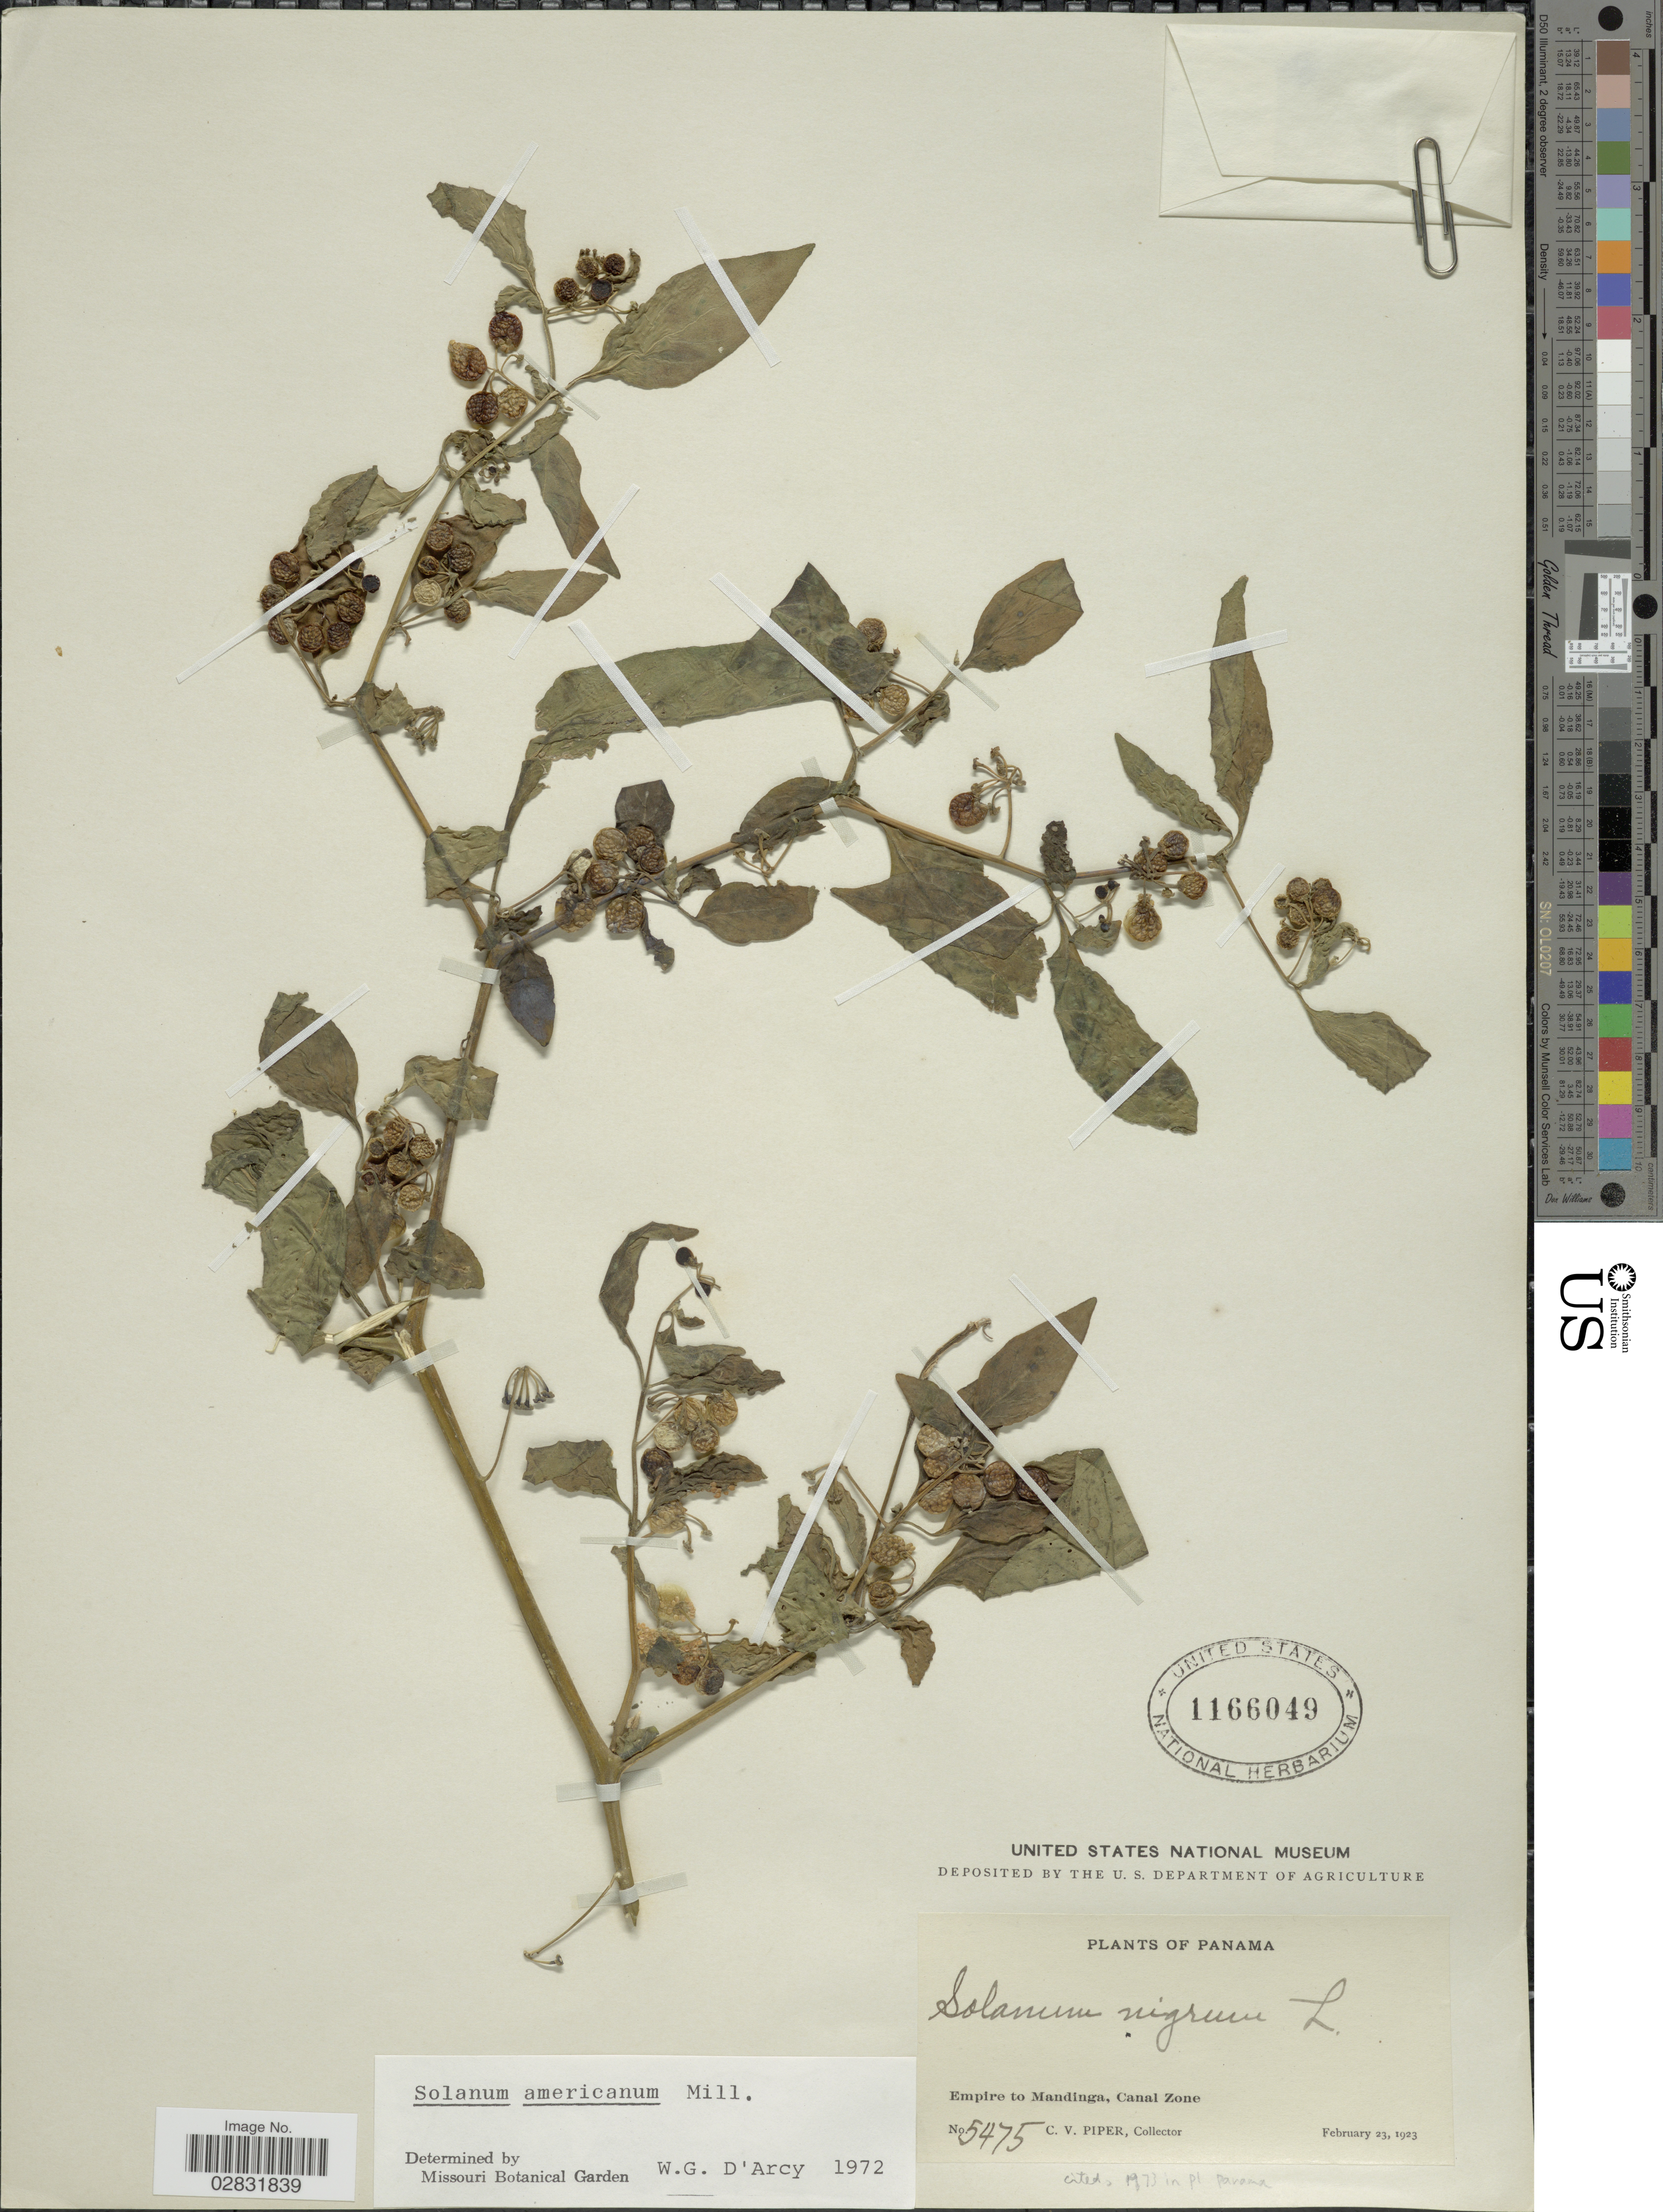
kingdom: Plantae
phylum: Tracheophyta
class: Magnoliopsida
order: Solanales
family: Solanaceae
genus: Solanum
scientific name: Solanum americanum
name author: Mill.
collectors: C. V. Piper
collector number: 5475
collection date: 1923-02-23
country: Panama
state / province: Colón / Panamá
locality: Empire to Mandinga, Canal Zone.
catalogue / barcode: US 1166049